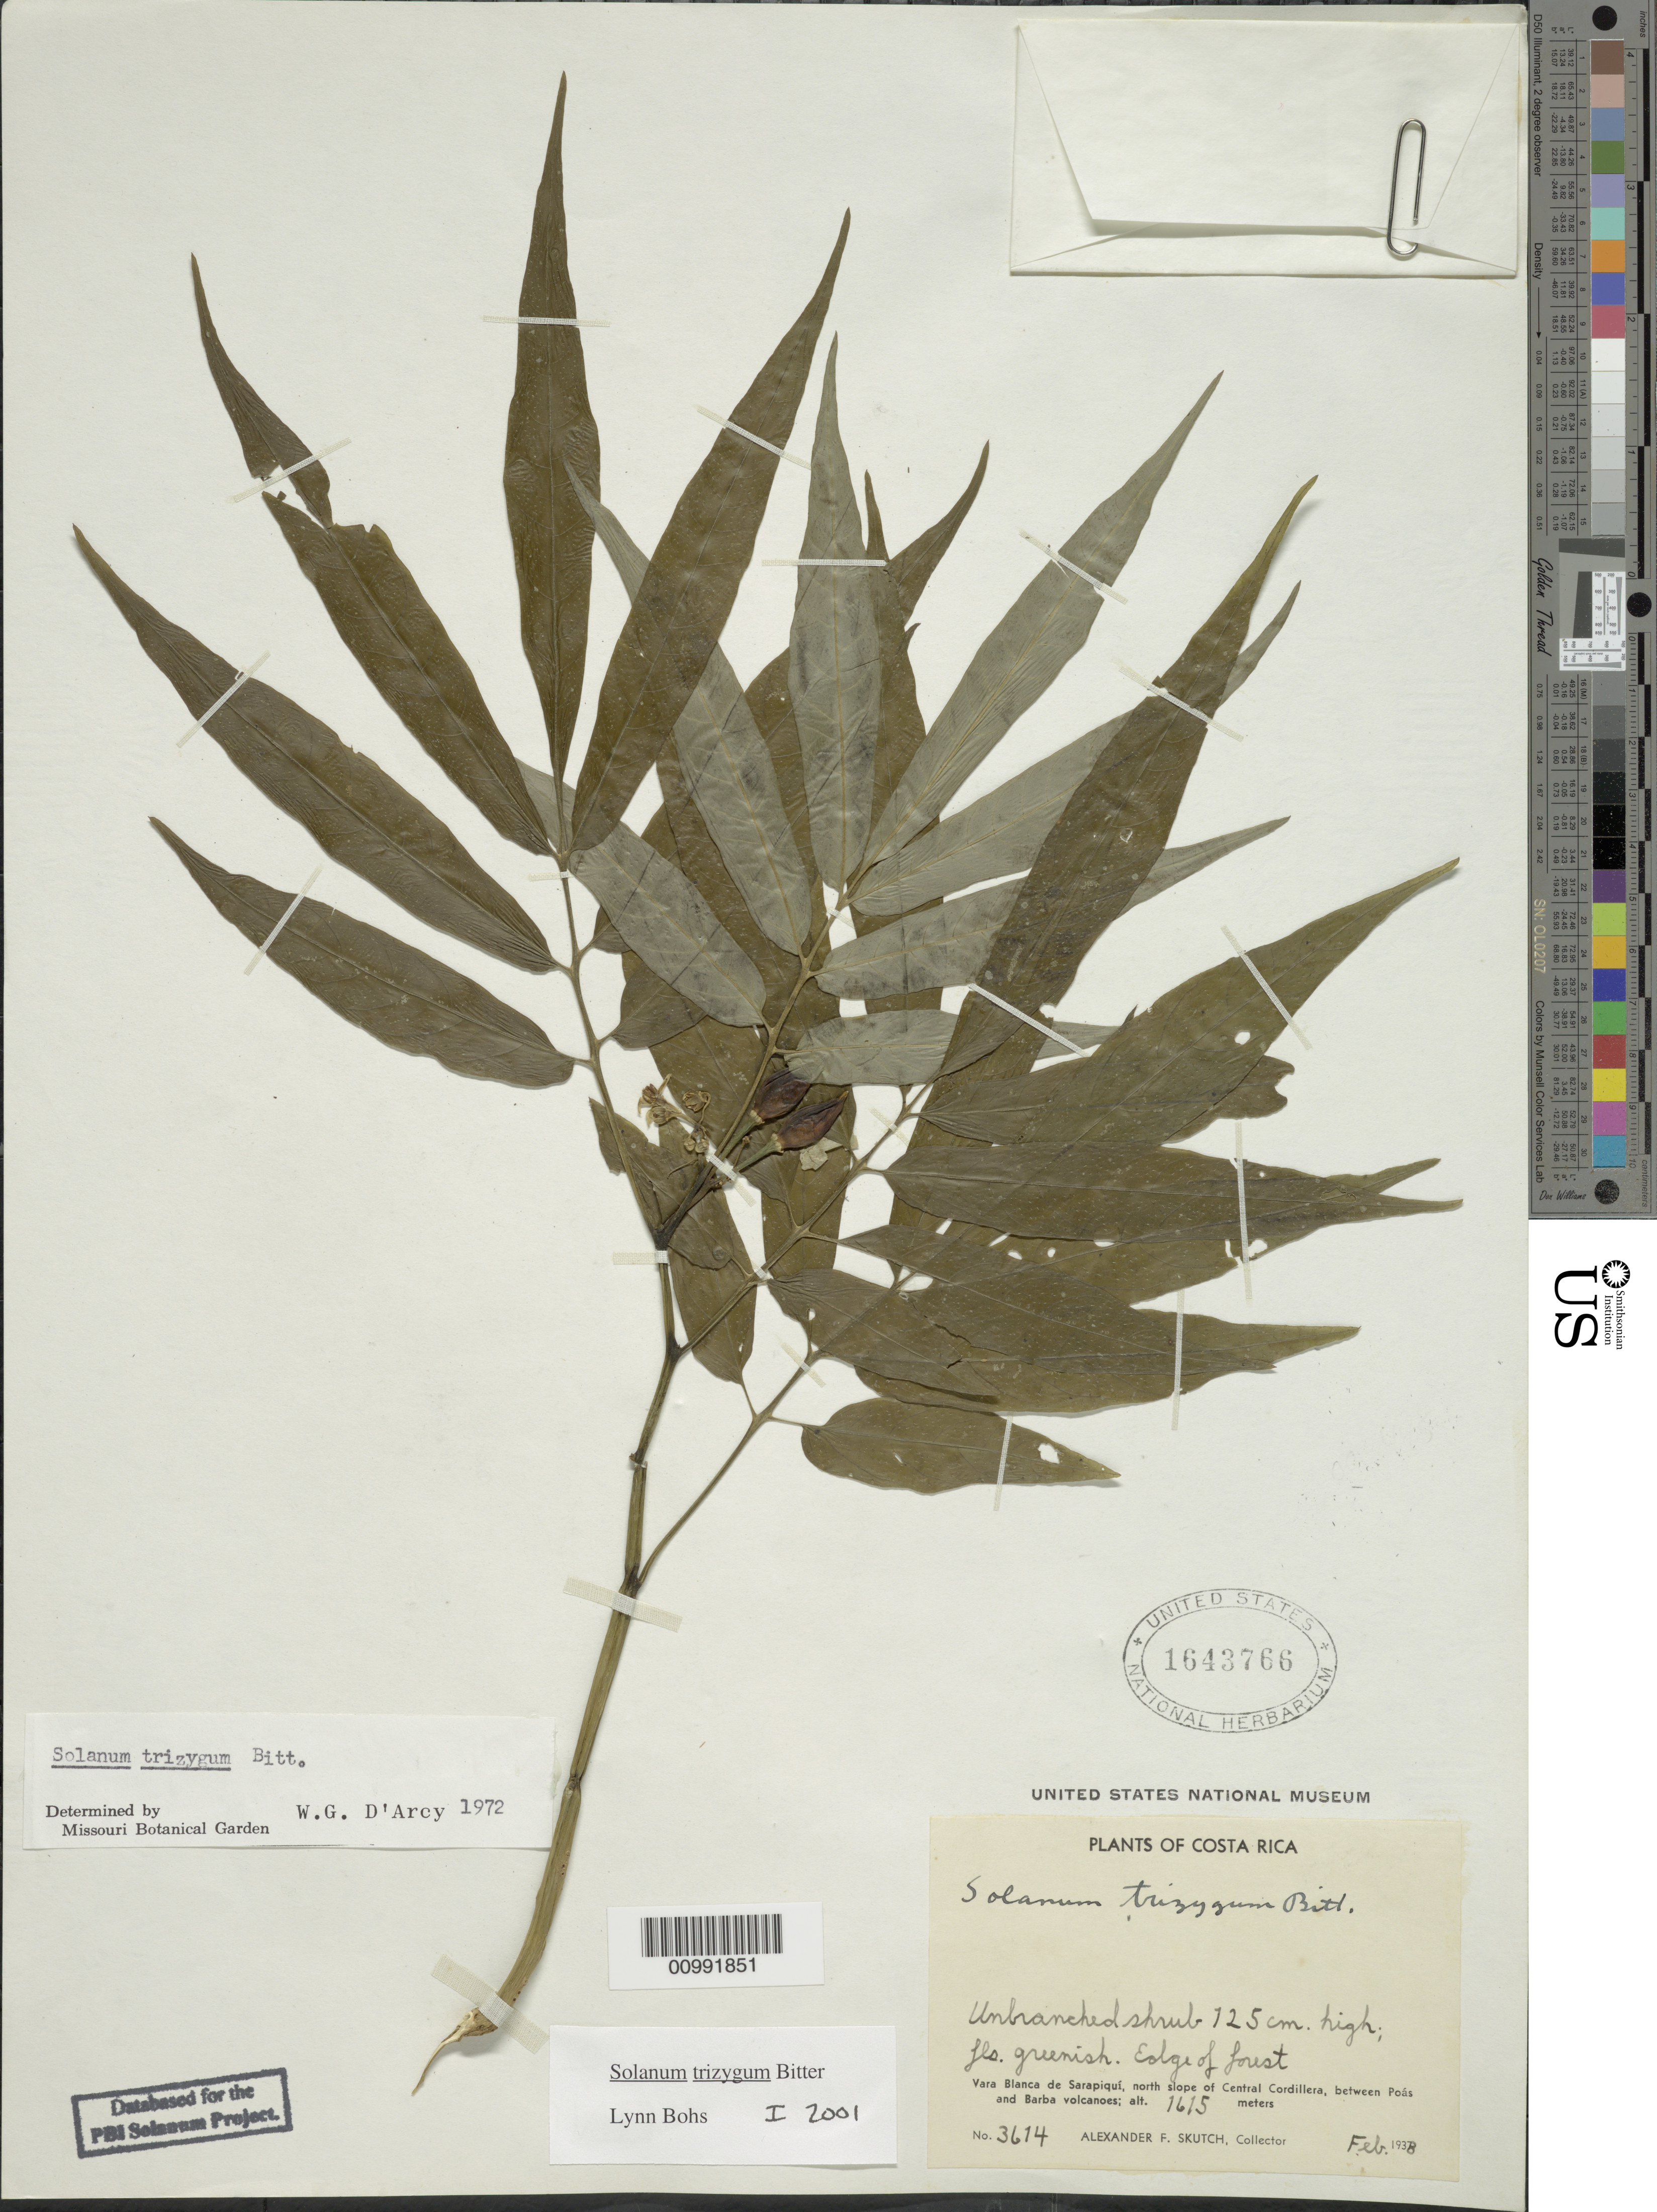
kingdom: Plantae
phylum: Tracheophyta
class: Magnoliopsida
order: Solanales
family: Solanaceae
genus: Solanum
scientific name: Solanum trizygum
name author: Bitter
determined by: Bohs, L. A.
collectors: A. F. Skutch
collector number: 3614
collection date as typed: Feb 1938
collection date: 1938-02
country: Costa Rica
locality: North slope of Central Cordillera, between Poás and Barba volcanoes.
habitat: Edge of forest.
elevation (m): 1615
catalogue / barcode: US 1643766